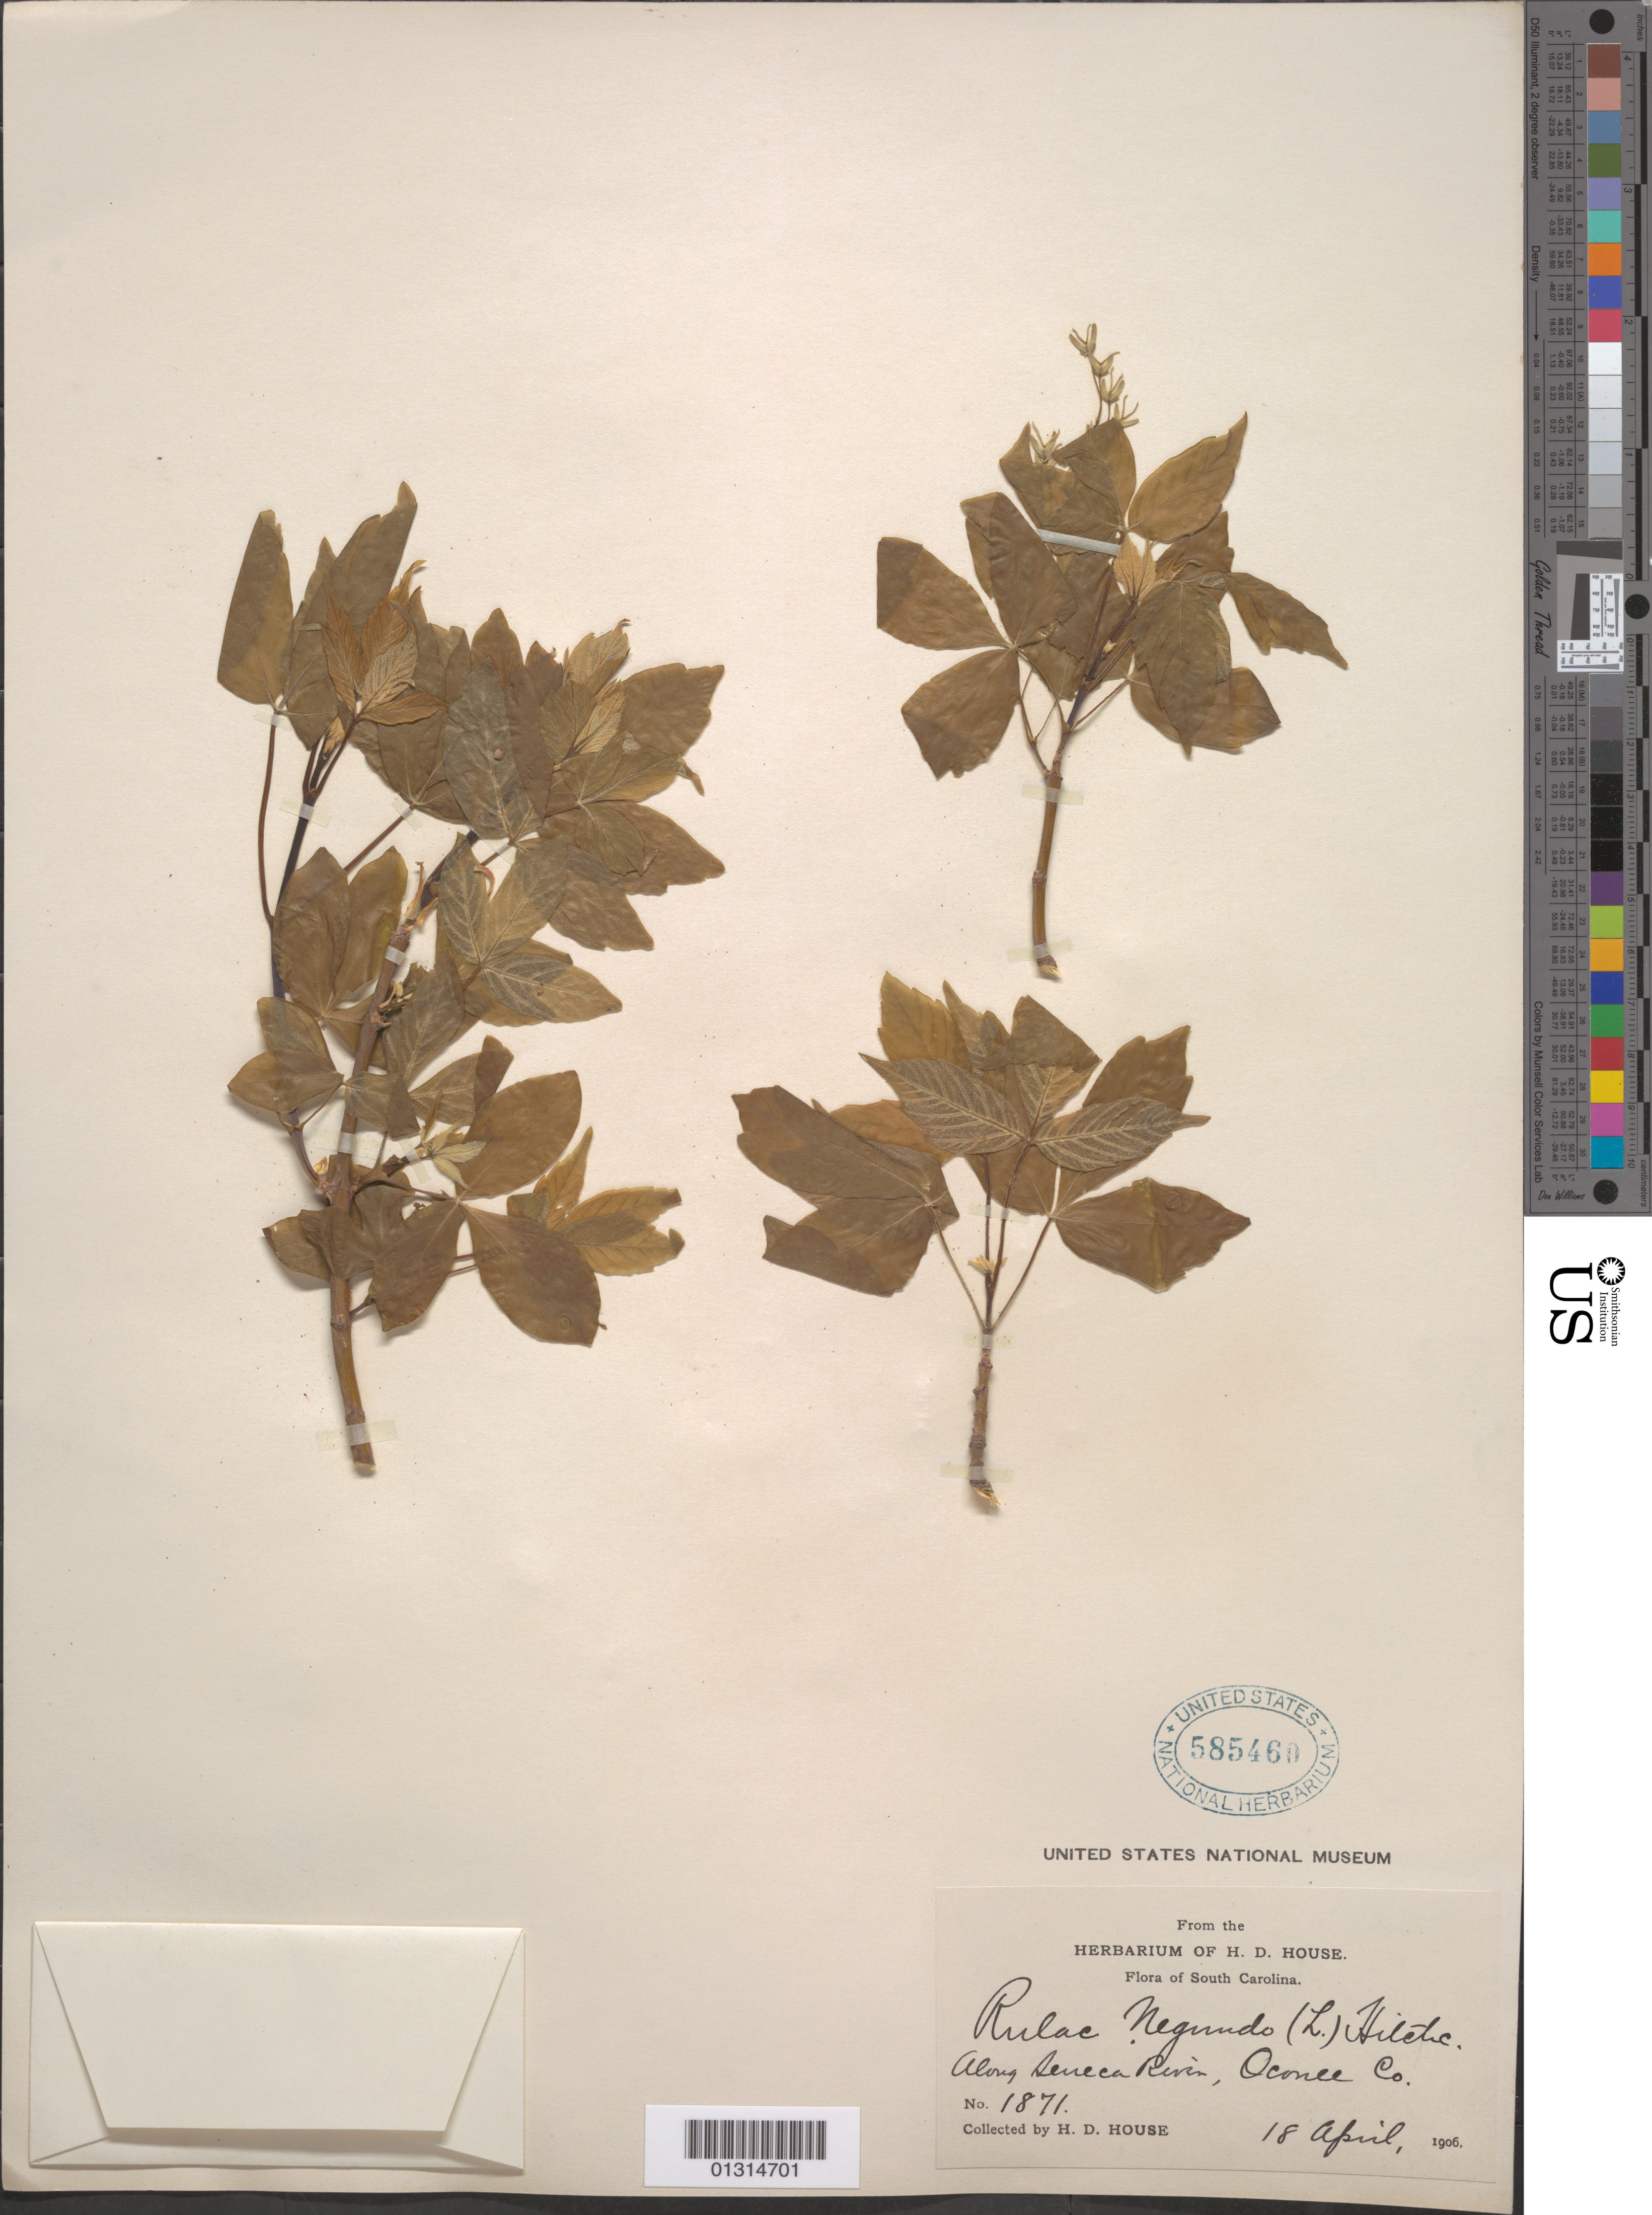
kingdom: Plantae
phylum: Tracheophyta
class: Magnoliopsida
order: Sapindales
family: Sapindaceae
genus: Acer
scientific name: Acer negundo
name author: L.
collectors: H. D. House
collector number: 1871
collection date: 1906-04-18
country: United States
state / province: South Carolina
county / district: Oconee County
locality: Oconee County, along Seneca River.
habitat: Along river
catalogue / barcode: US 585460